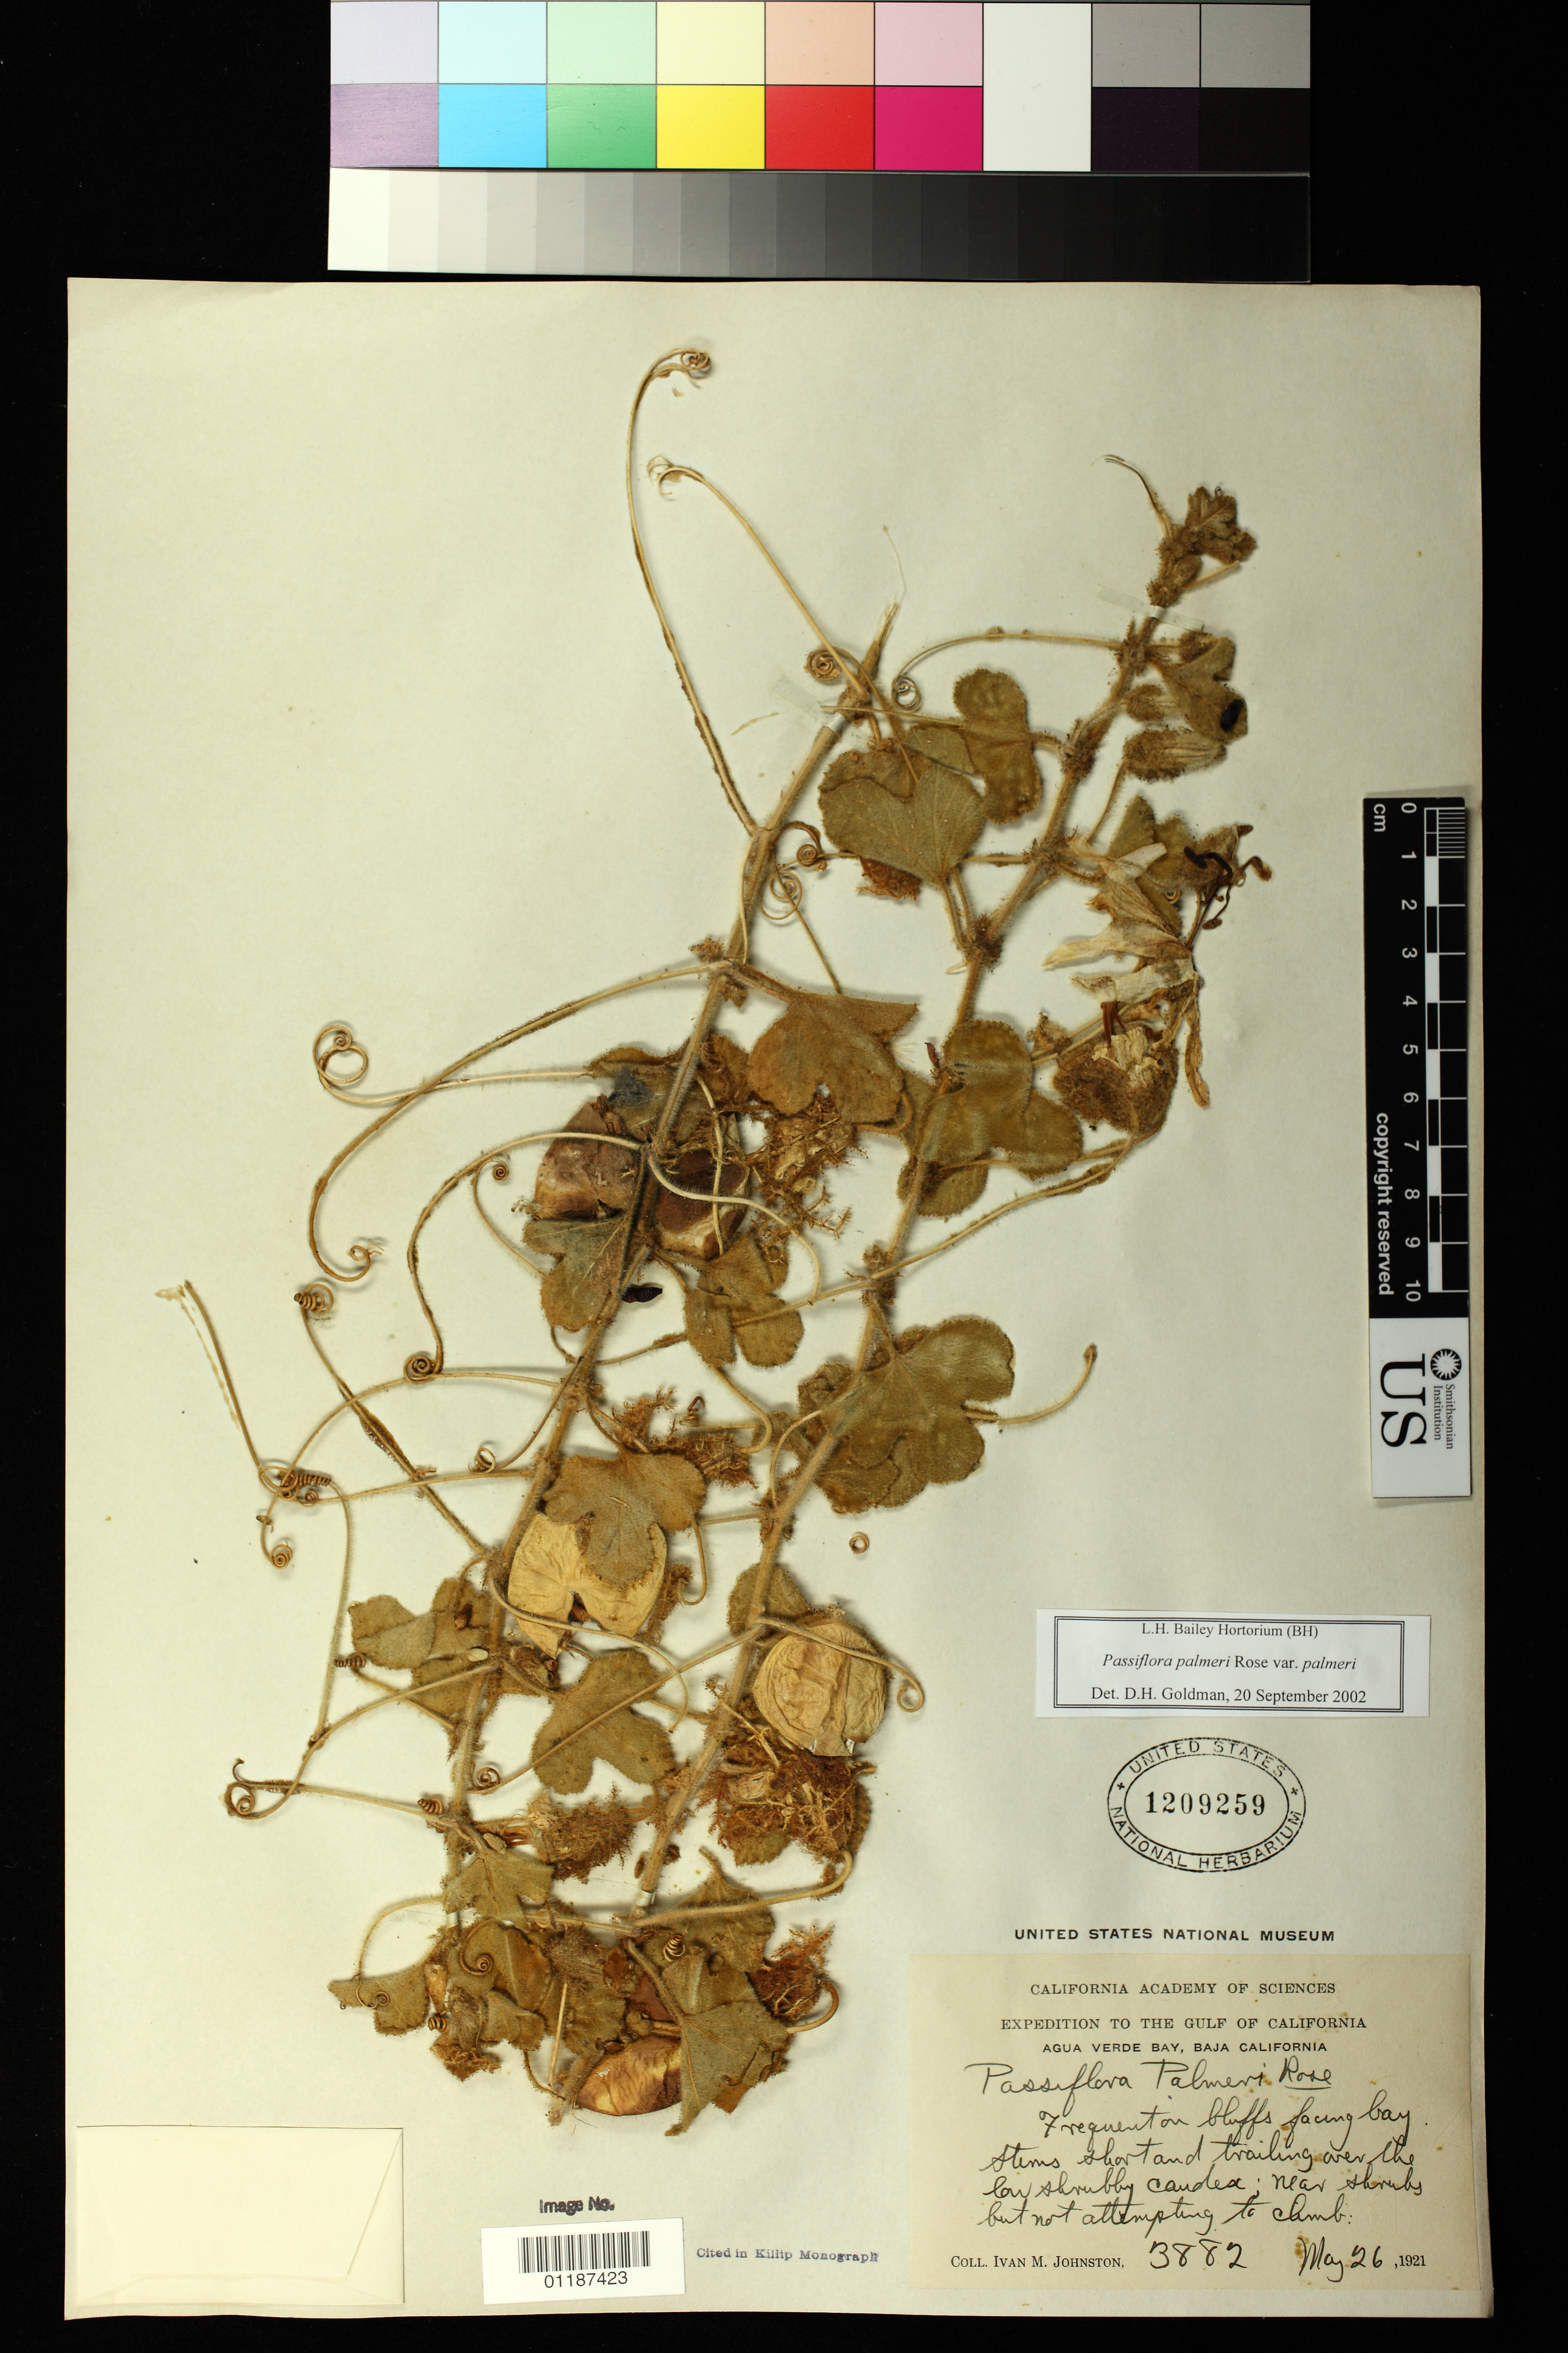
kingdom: Plantae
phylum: Tracheophyta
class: Magnoliopsida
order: Malpighiales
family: Passifloraceae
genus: Passiflora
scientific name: Passiflora palmeri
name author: Rose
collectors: I.M. Johnston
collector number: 3882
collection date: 1921-05-26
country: Mexico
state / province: Baja California Sur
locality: Agua Verde Bay, frequent on bluffs facing bay.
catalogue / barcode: US 1209259